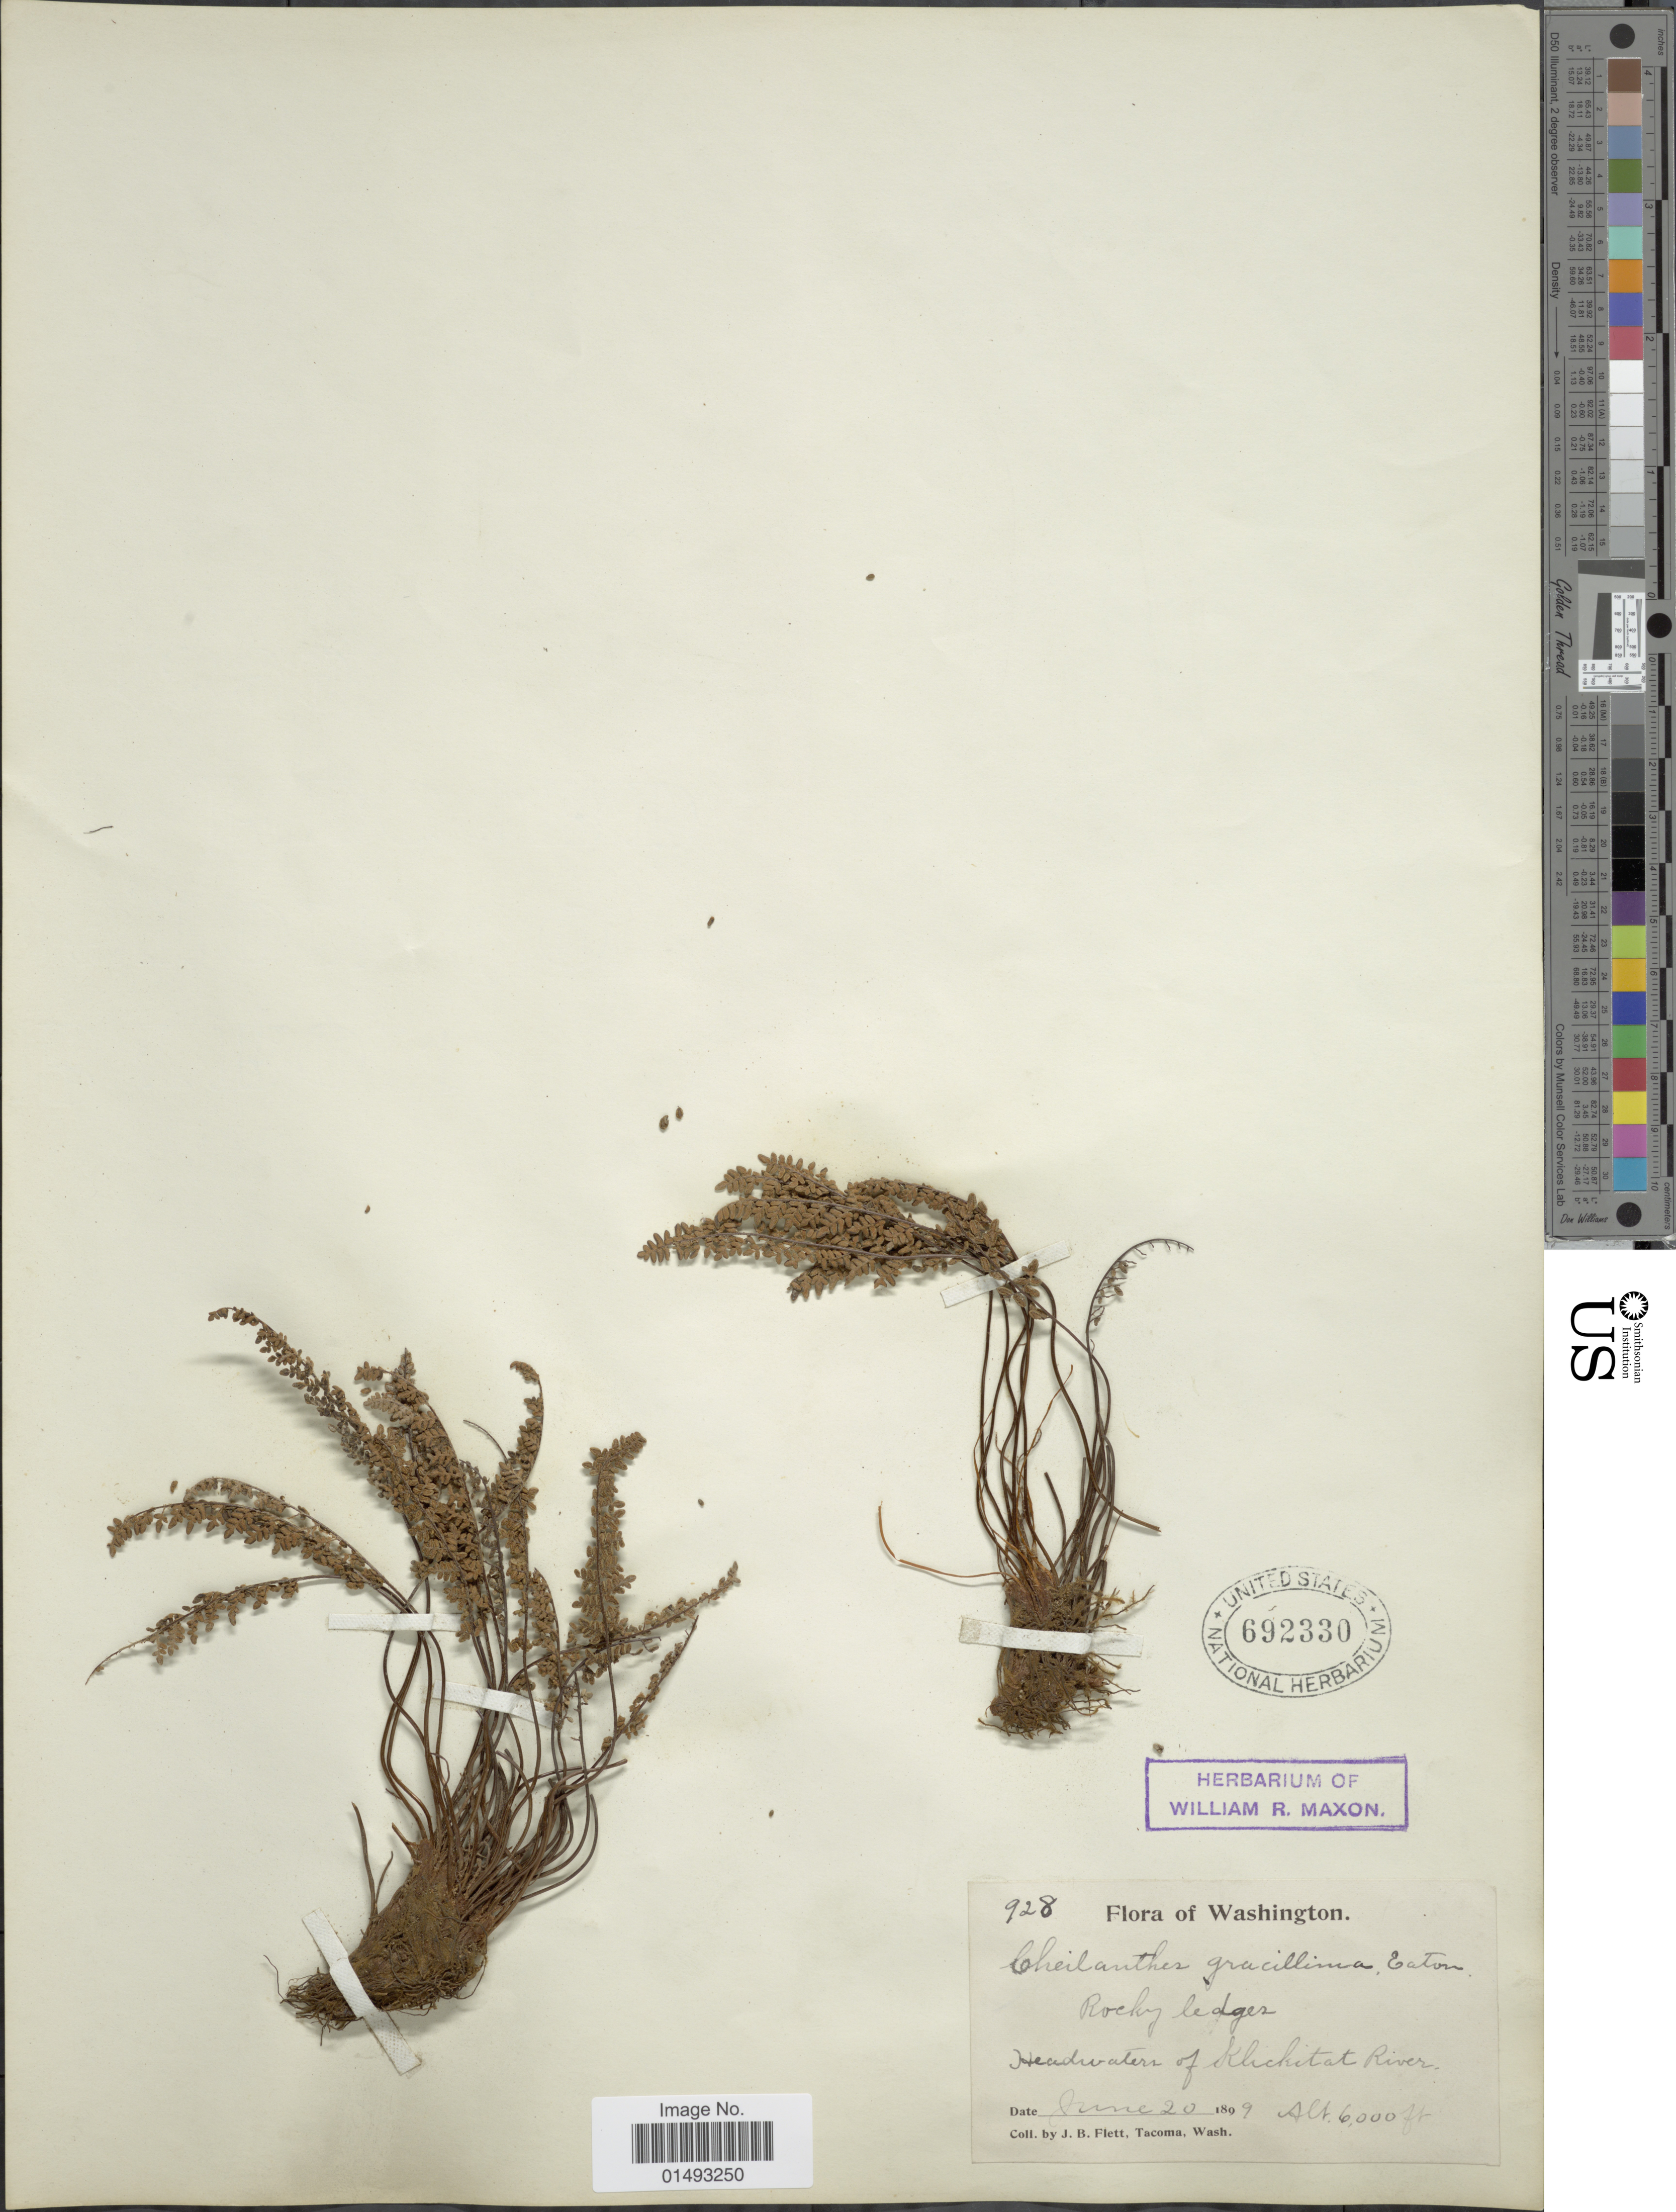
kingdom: Plantae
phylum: Tracheophyta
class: Polypodiopsida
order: Polypodiales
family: Pteridaceae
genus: Myriopteris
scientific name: Myriopteris gracillima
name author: (D.C. Eaton) J. Sm.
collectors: J. Flett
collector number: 928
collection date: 1899-06-20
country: United States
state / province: Washington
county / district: Klickitat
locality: Rocky ledges, Headwater of Klickitat River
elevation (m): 1829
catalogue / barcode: US 692330